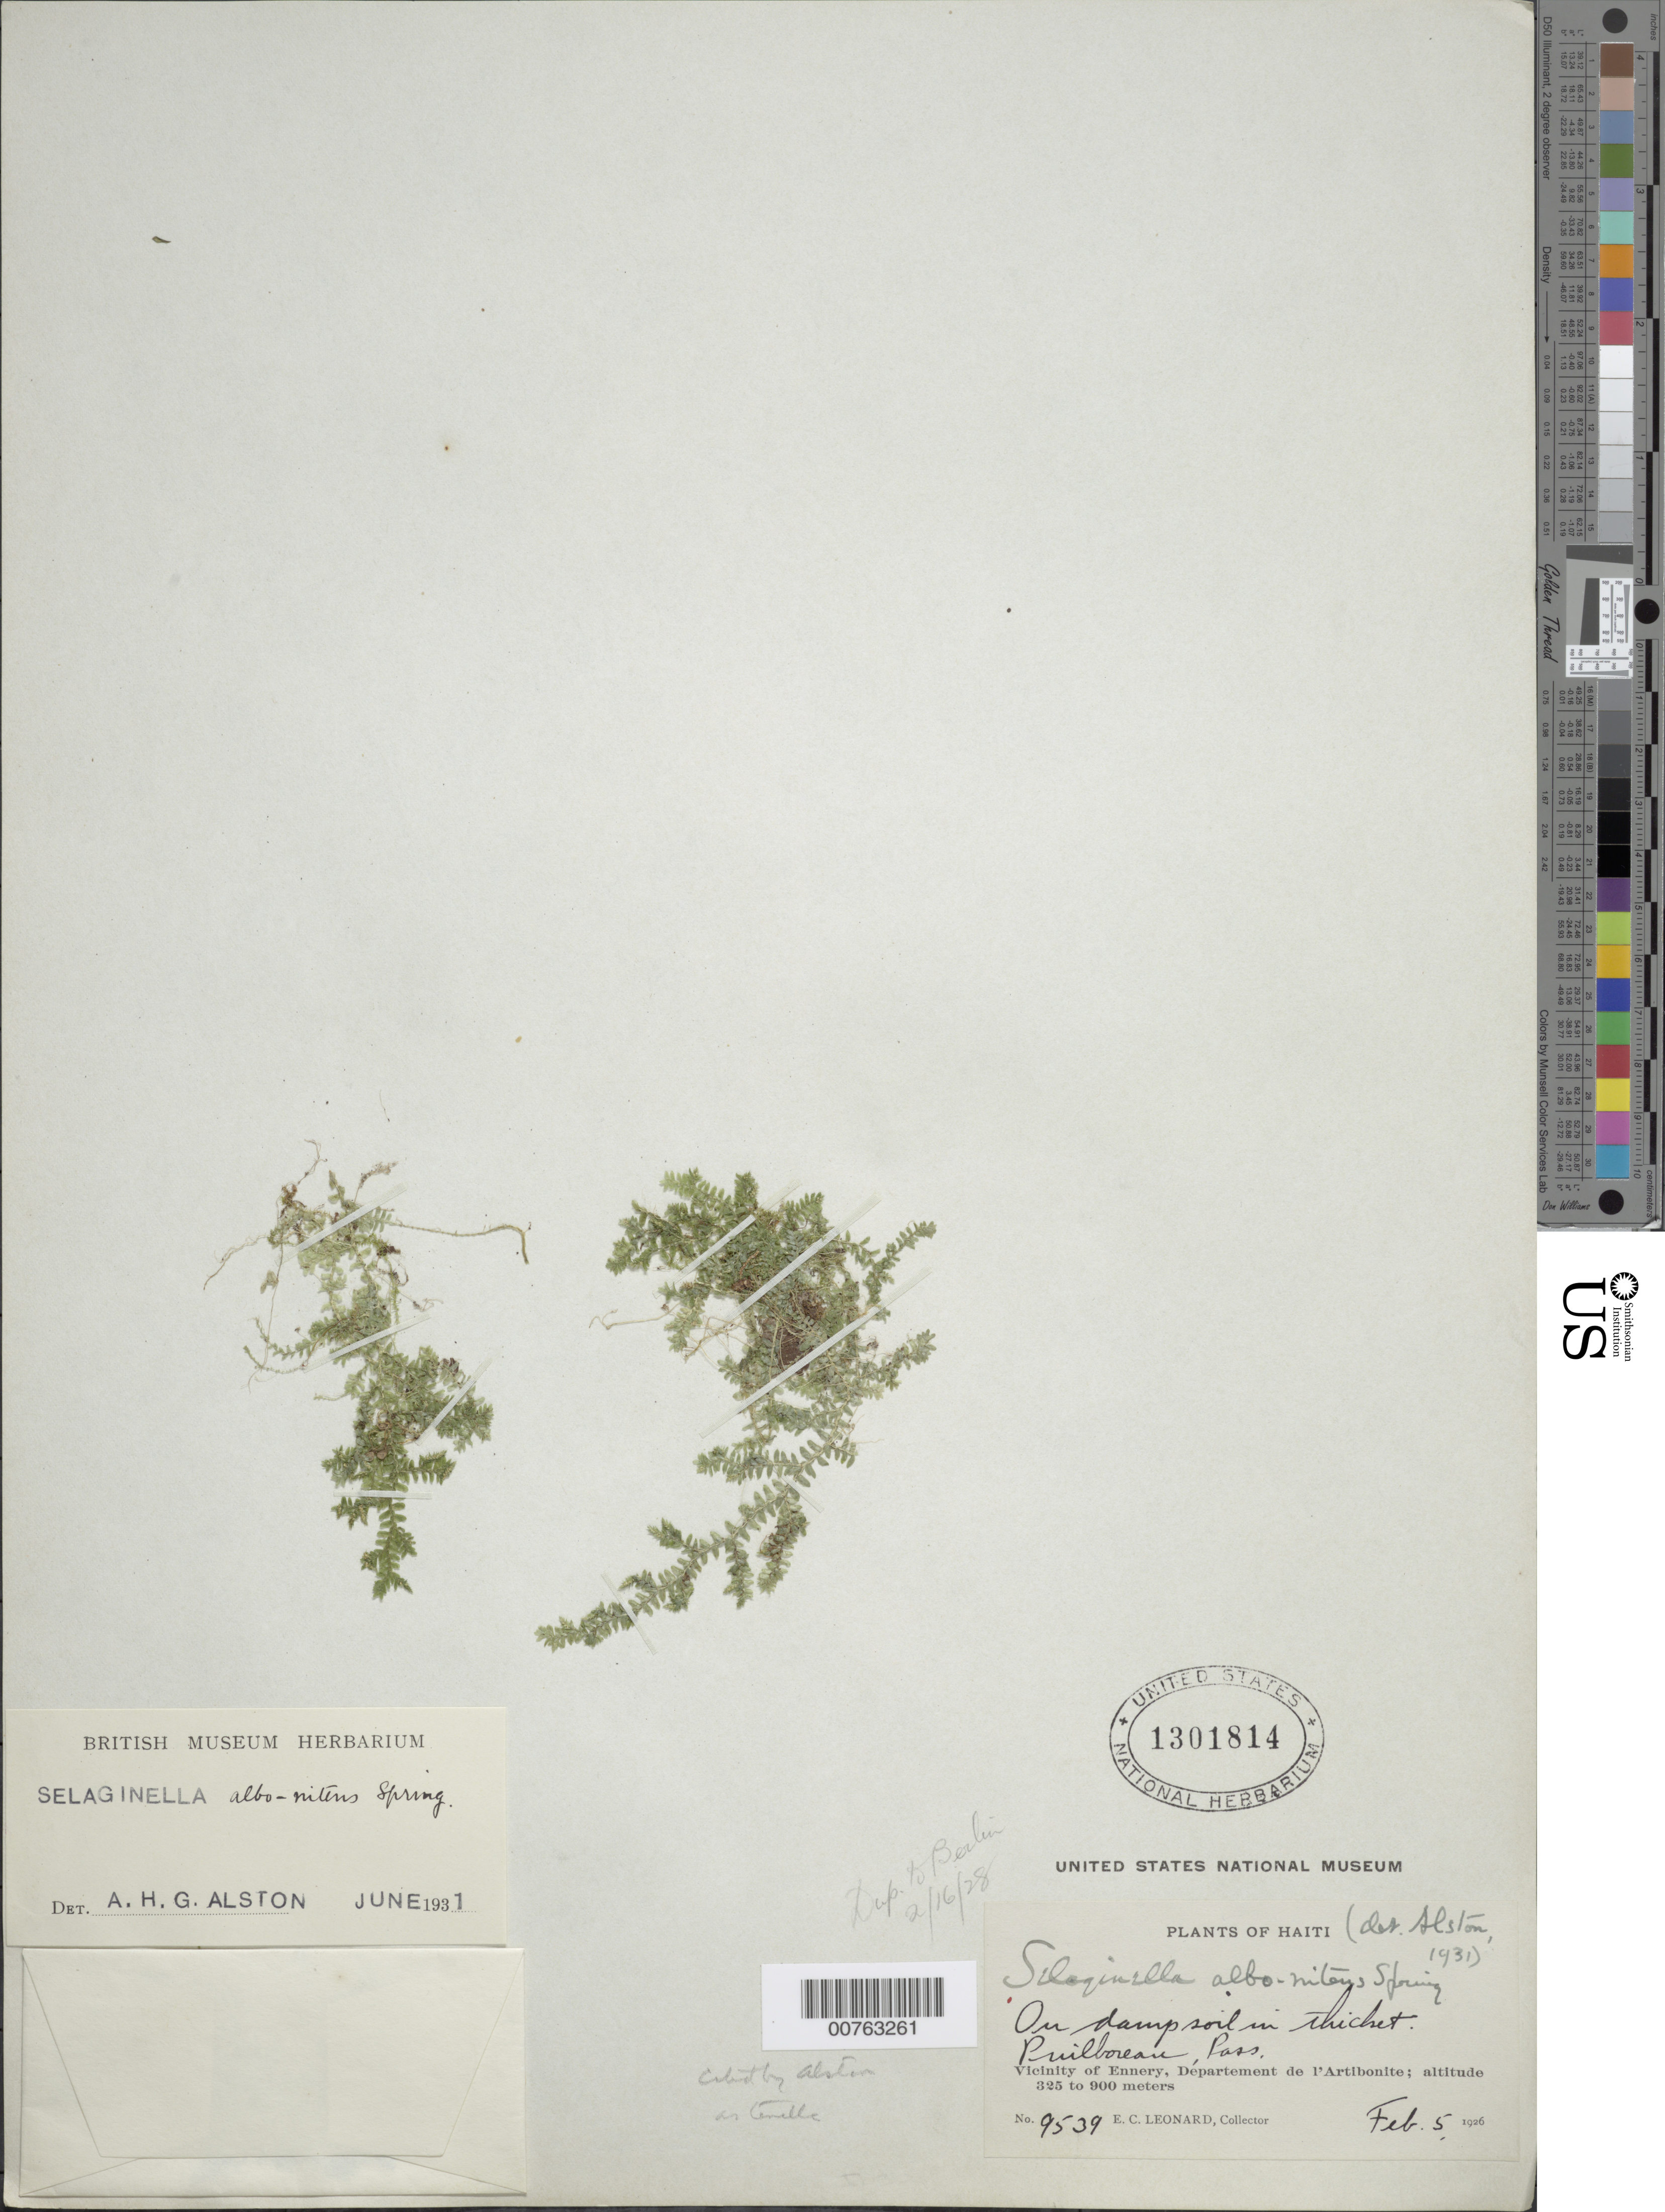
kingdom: Plantae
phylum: Tracheophyta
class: Lycopodiopsida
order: Selaginellales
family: Selaginellaceae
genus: Selaginella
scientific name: Selaginella tenella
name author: (P. Beauv.) Spring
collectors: E. C. Leonard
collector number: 9539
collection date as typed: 05 Feb 1926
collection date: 1926-02-05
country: Haiti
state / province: Artibonite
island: Hispaniola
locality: Vicinity of Ennery, Departement de l'Artibonite, Puilboreau Pass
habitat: On damp soil in thicket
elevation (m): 325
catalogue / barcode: US 1301814